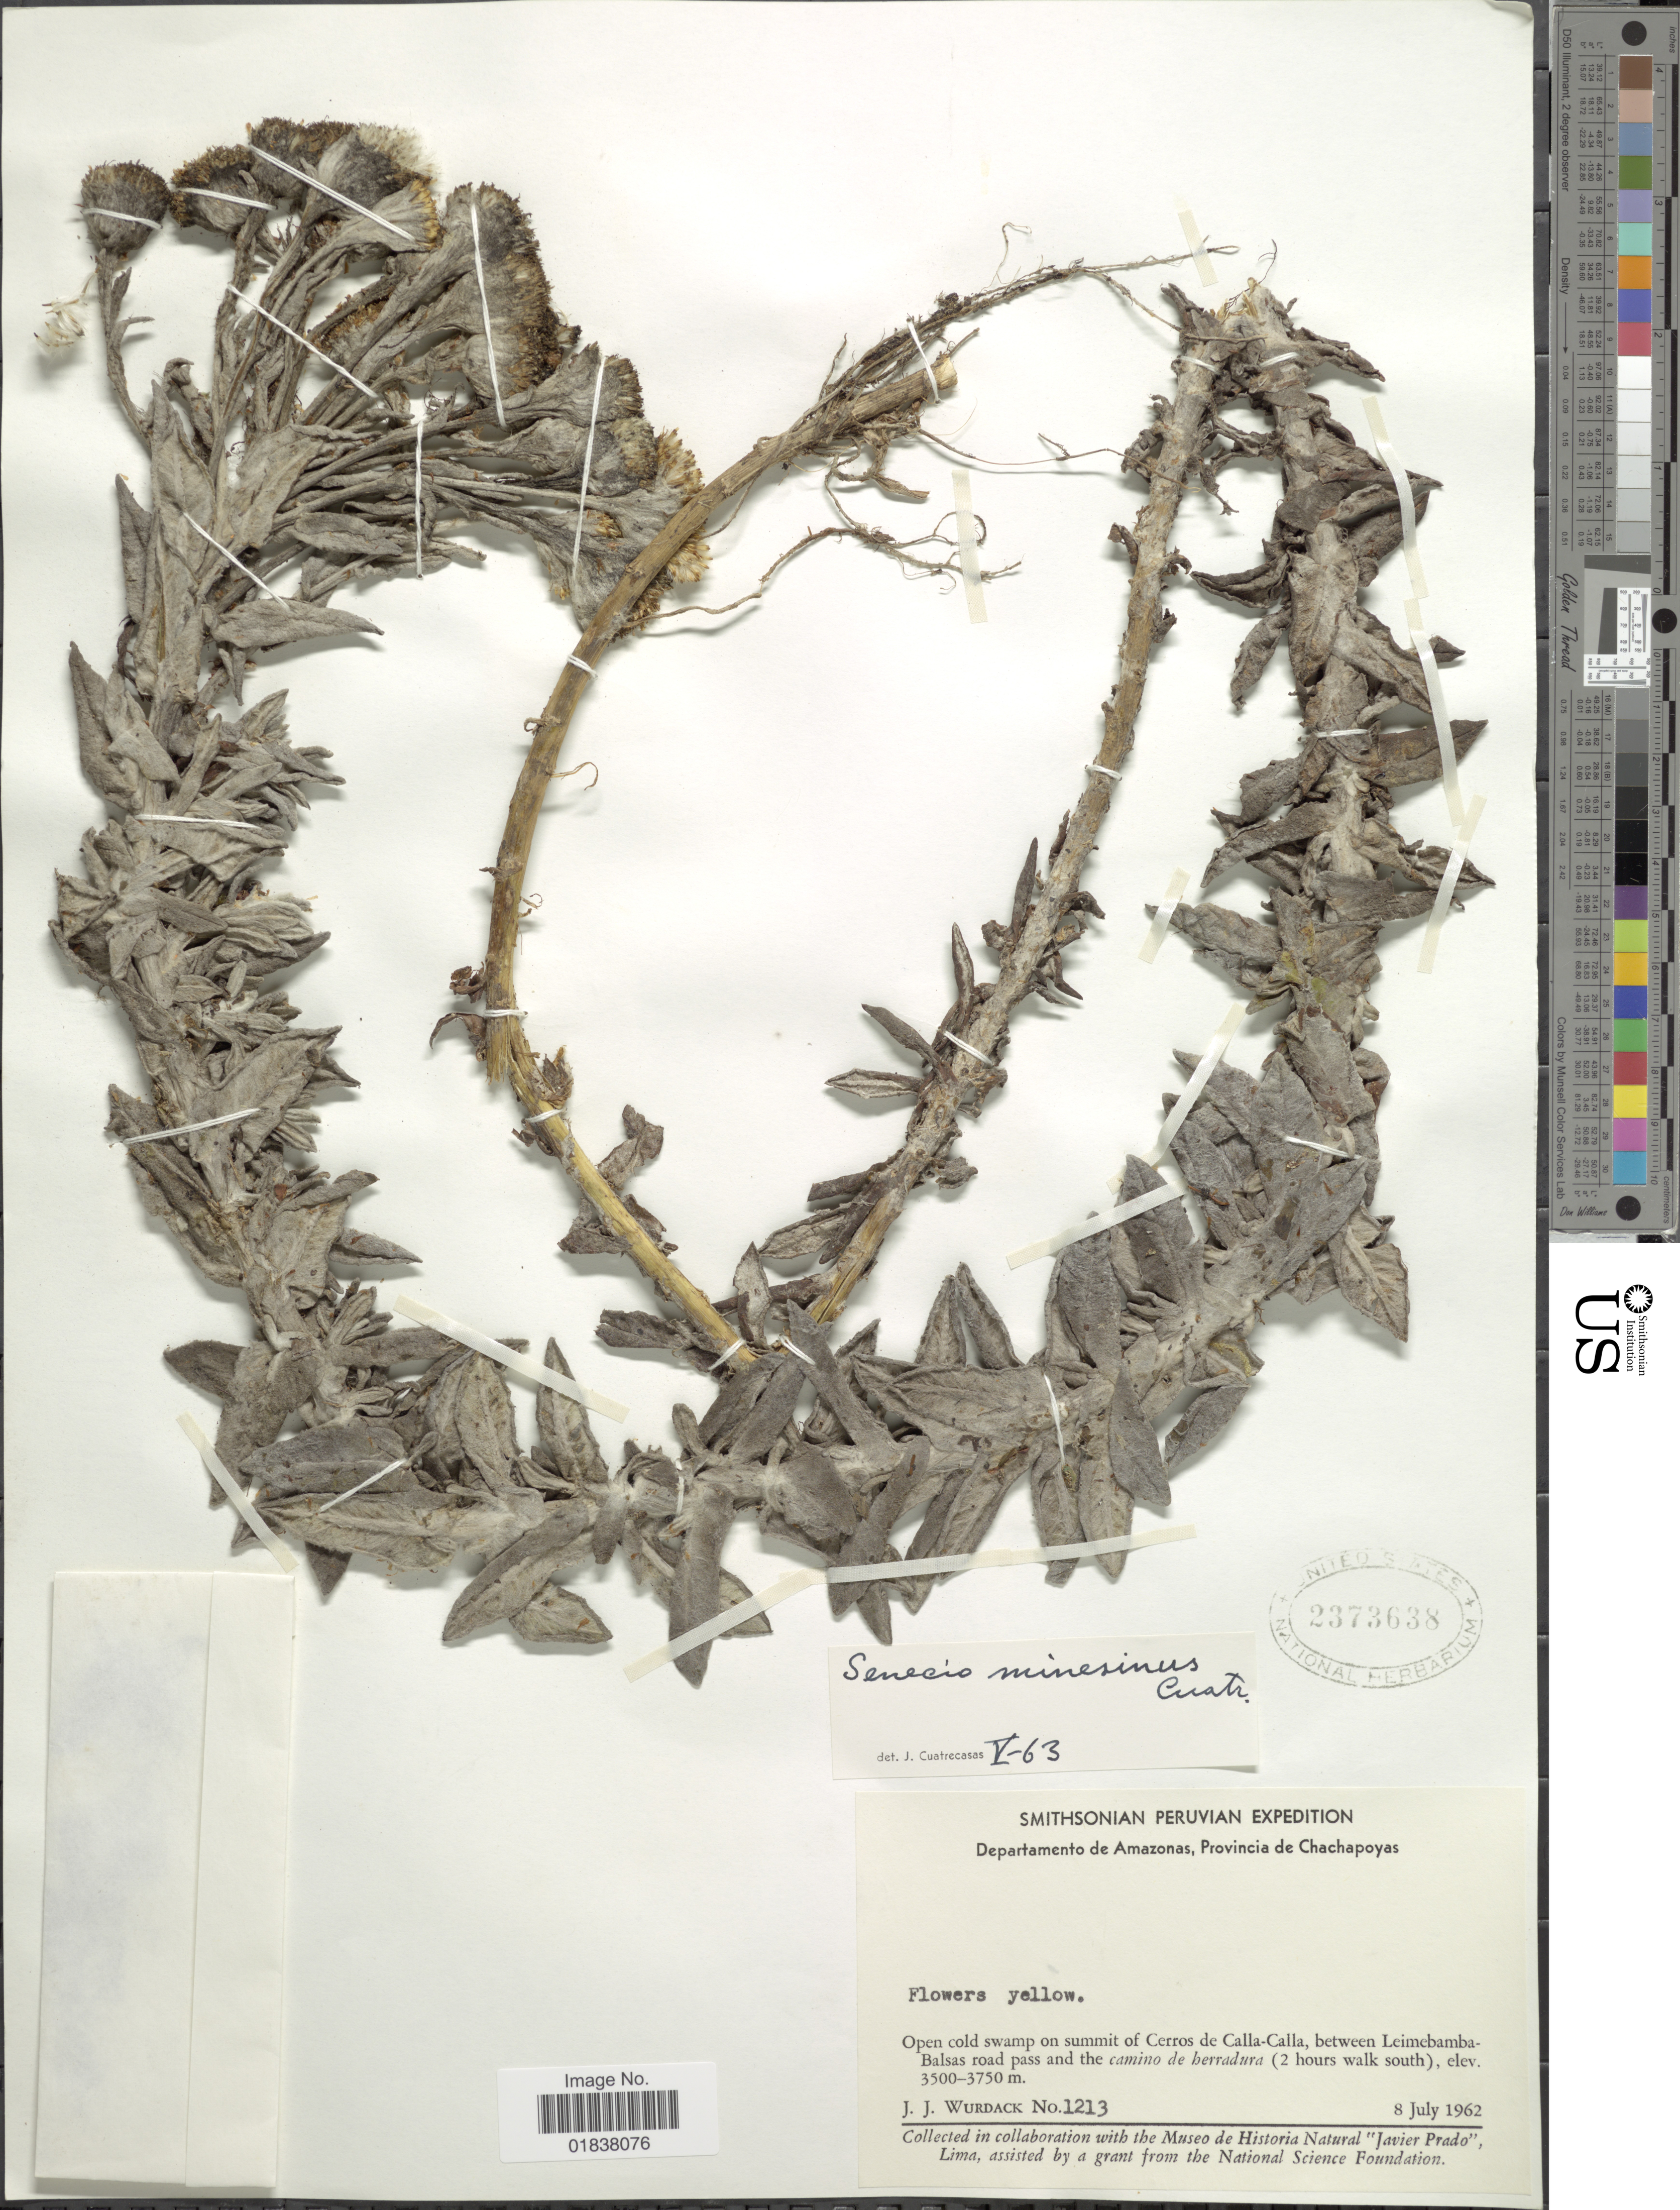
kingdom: Plantae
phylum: Tracheophyta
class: Magnoliopsida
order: Asterales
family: Asteraceae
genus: Senecio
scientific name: Senecio minesinus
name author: Cuatrec.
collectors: J. J. Wurdack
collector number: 1213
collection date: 1962-07-08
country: Peru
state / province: Amazonas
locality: Provincia de Chachapoyas, on summit of Cerros de Calla-Calla, between Leimebamba-Balsas road pass and the camino de berradura (2 hours walk south)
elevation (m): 3500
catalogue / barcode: US 2373638